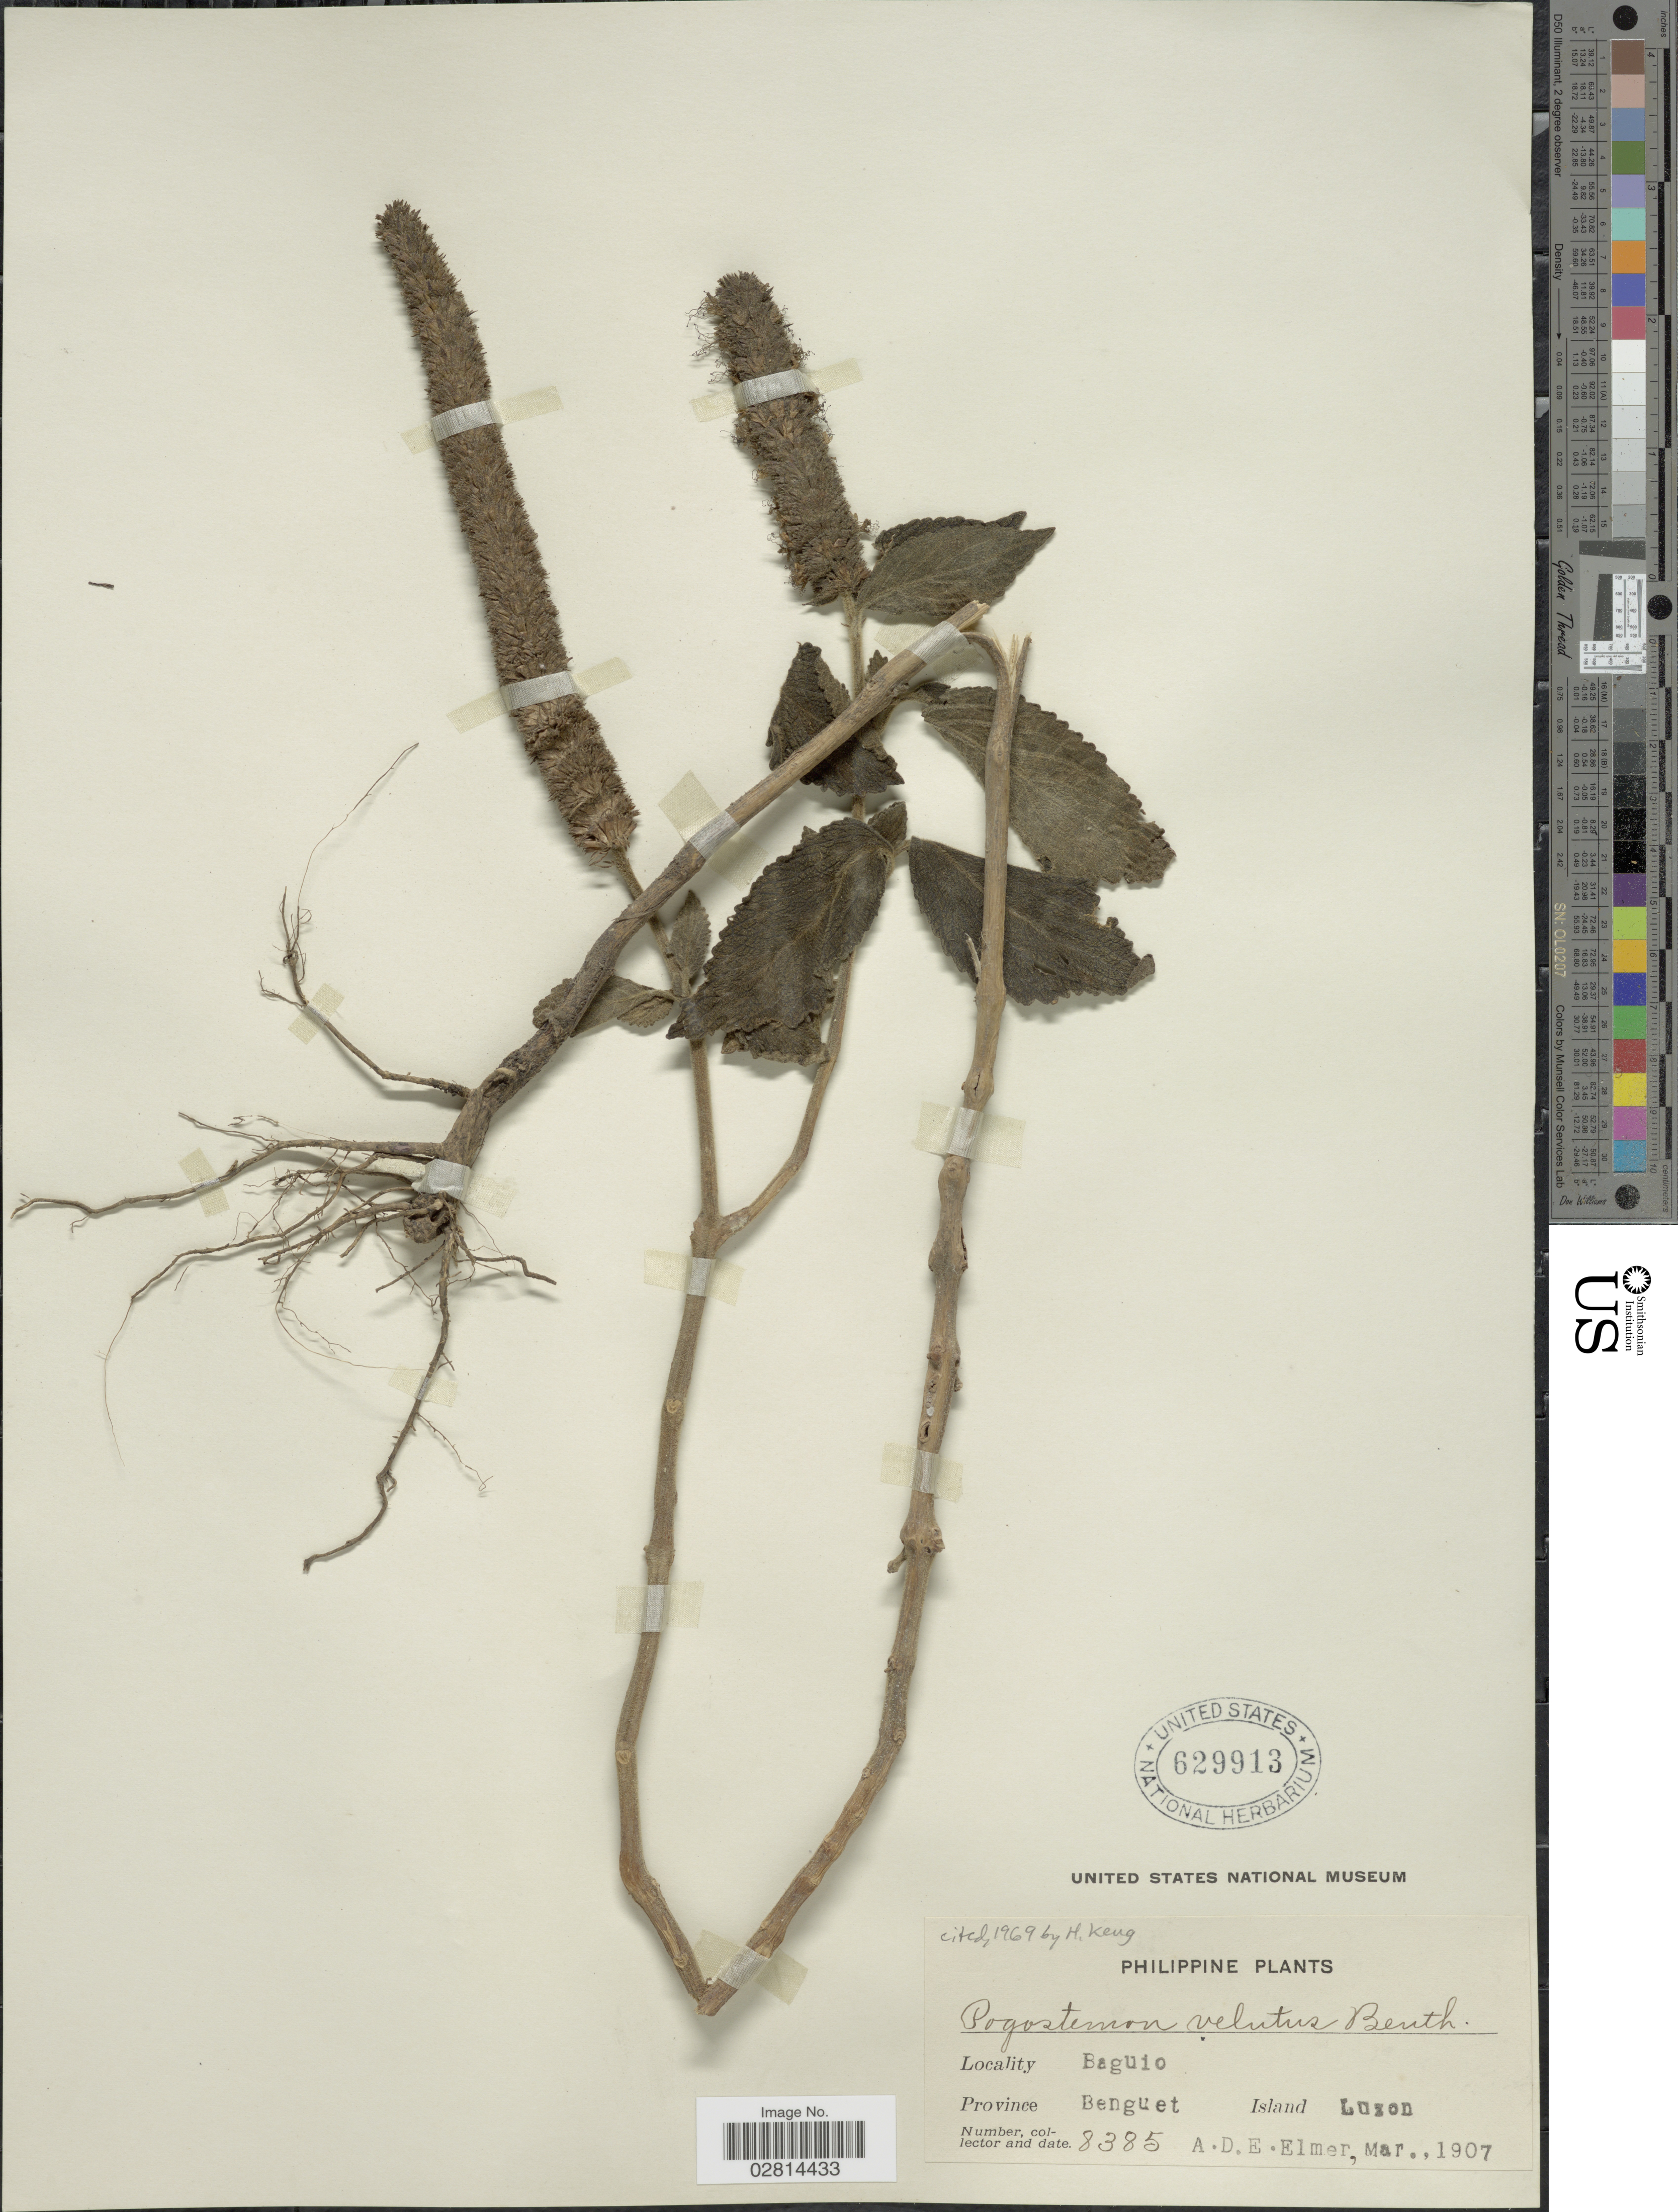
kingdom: Plantae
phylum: Tracheophyta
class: Magnoliopsida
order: Lamiales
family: Lamiaceae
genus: Pogostemon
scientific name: Pogostemon velatus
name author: Benth.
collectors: A. D. E. Elmer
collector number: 8385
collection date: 1907-03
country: Philippines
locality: Baguio. Province Benguet. Island Luzon.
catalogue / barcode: US 629913